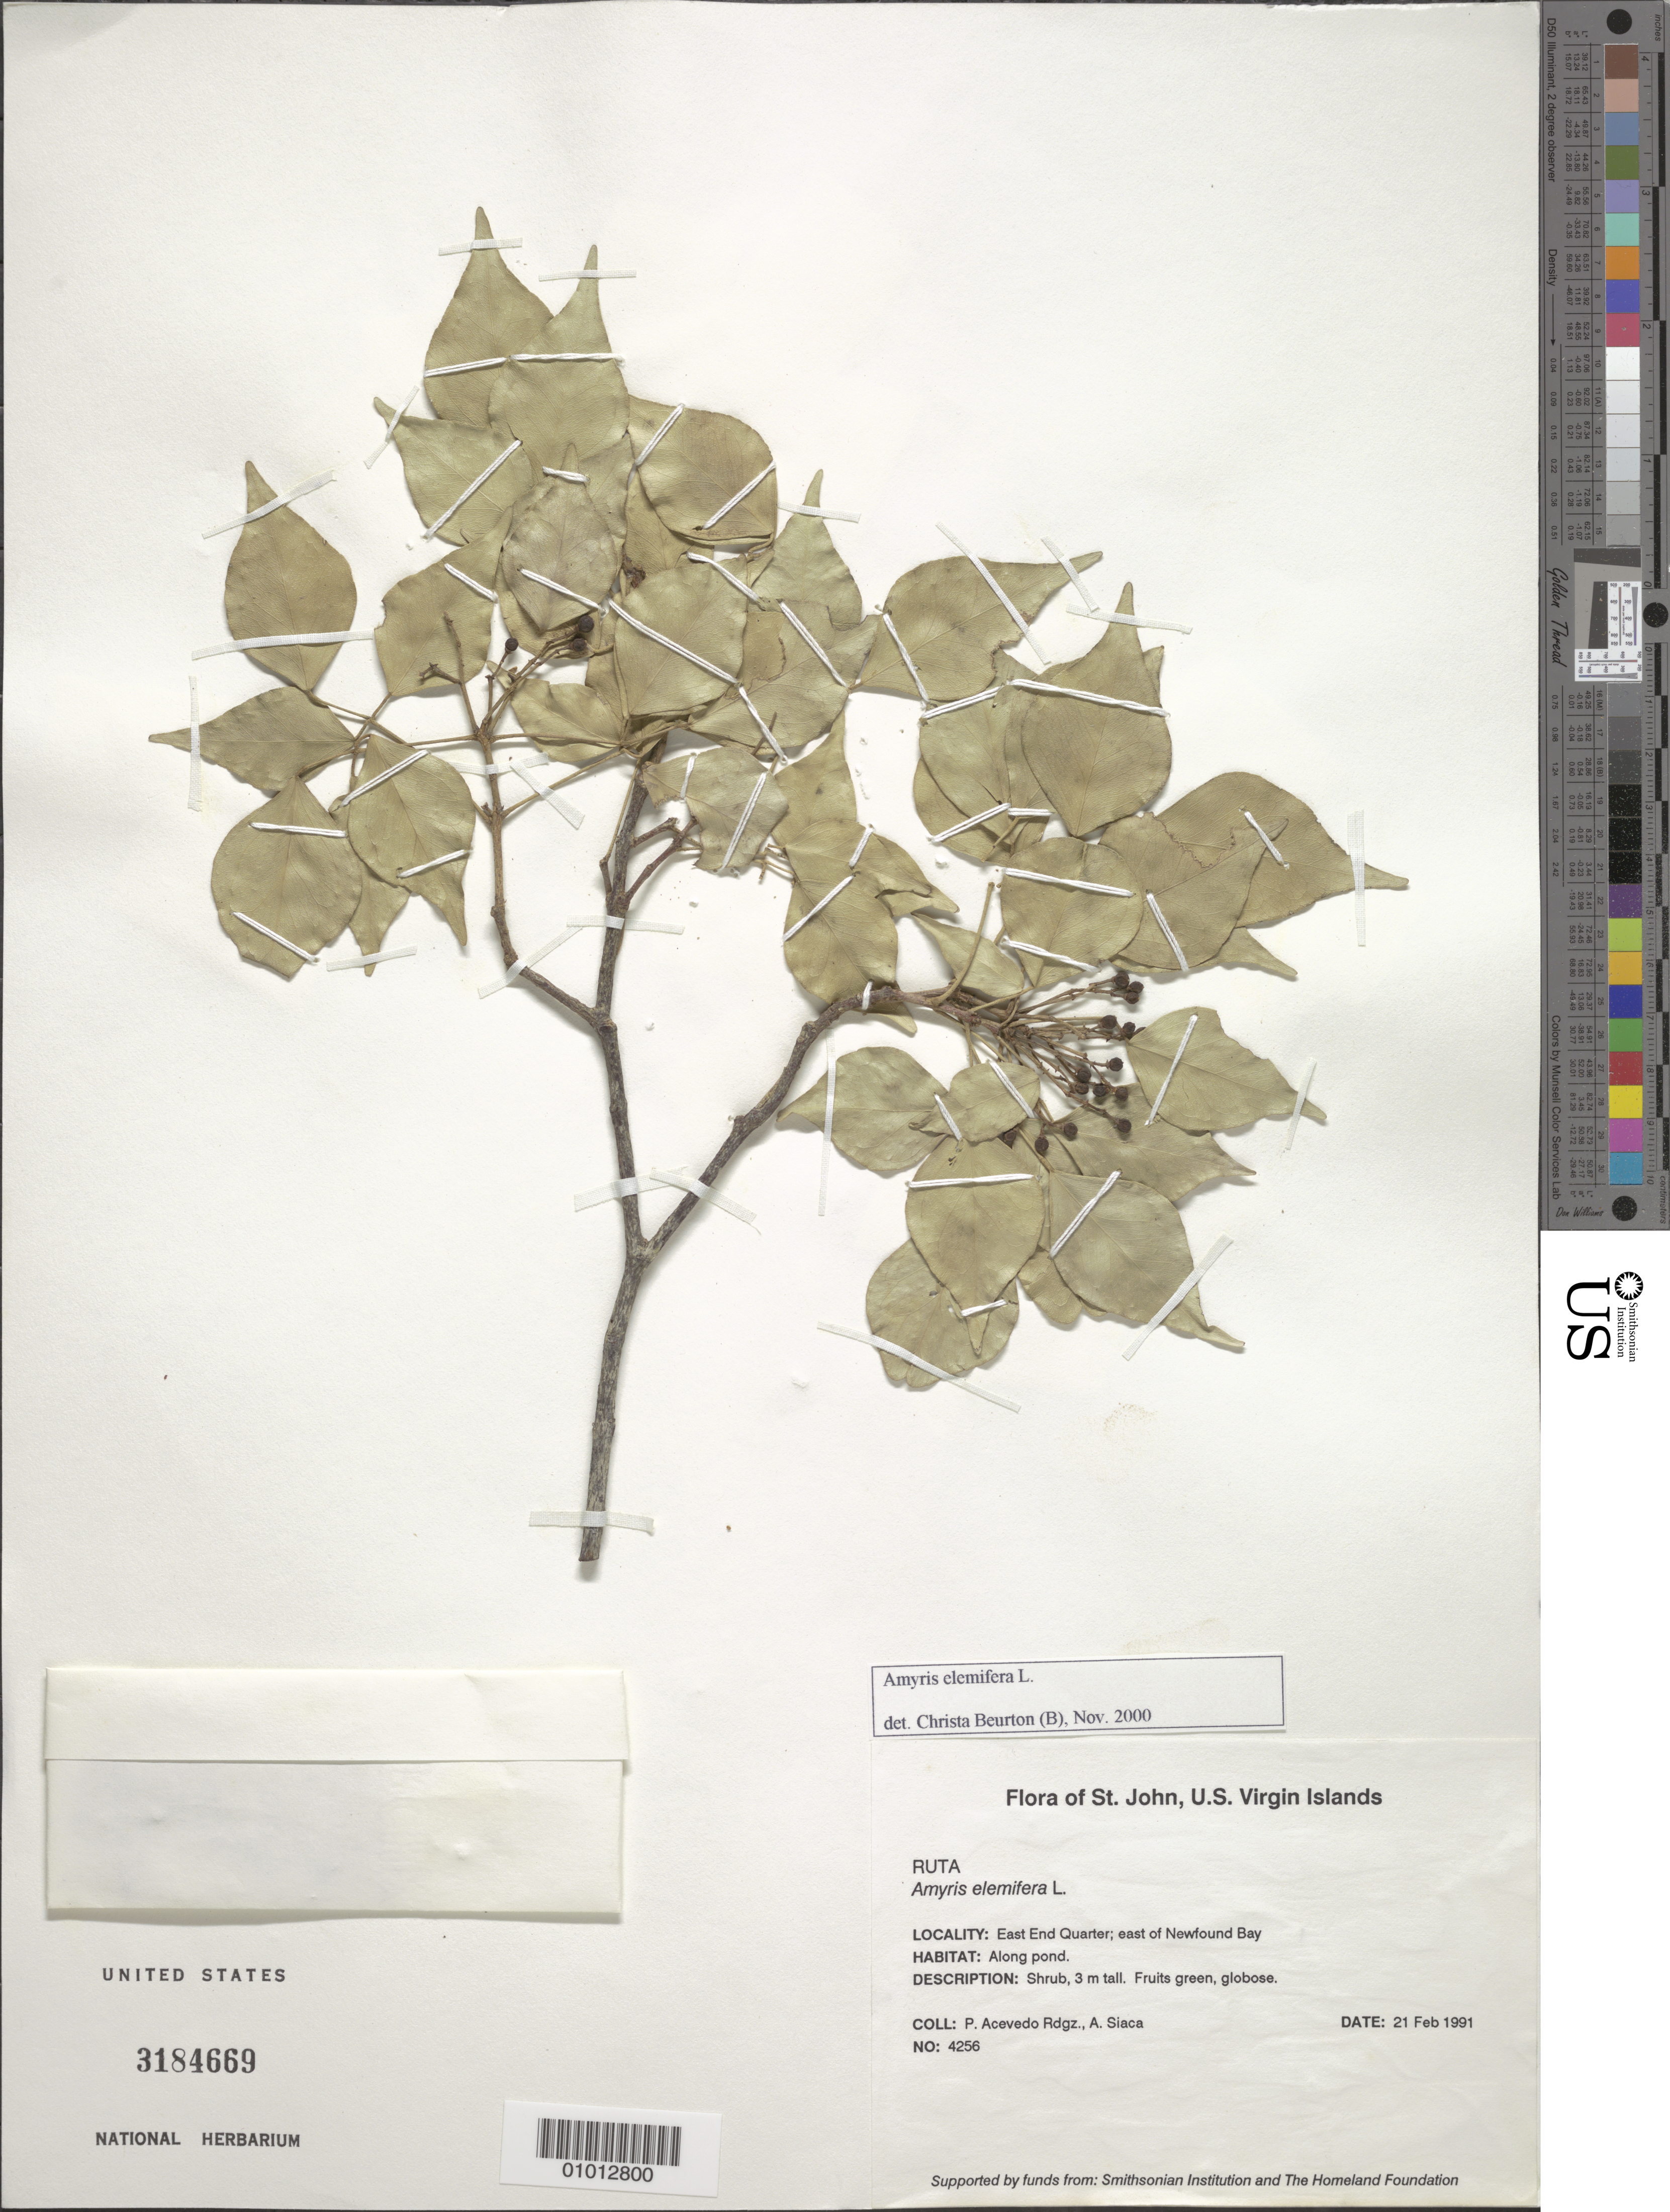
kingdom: Plantae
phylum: Tracheophyta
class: Magnoliopsida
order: Sapindales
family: Rutaceae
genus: Amyris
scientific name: Amyris elemifera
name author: L.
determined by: Buerton, C.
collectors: P. Acevedo-Rodr. & A. Siaca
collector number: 4256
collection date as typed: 21 Feb 1991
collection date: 1991-02-21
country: U.S. Virgin Islands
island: St. John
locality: East End Quarter; east of Newfound Bay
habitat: Along pond.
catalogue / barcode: US 3184669